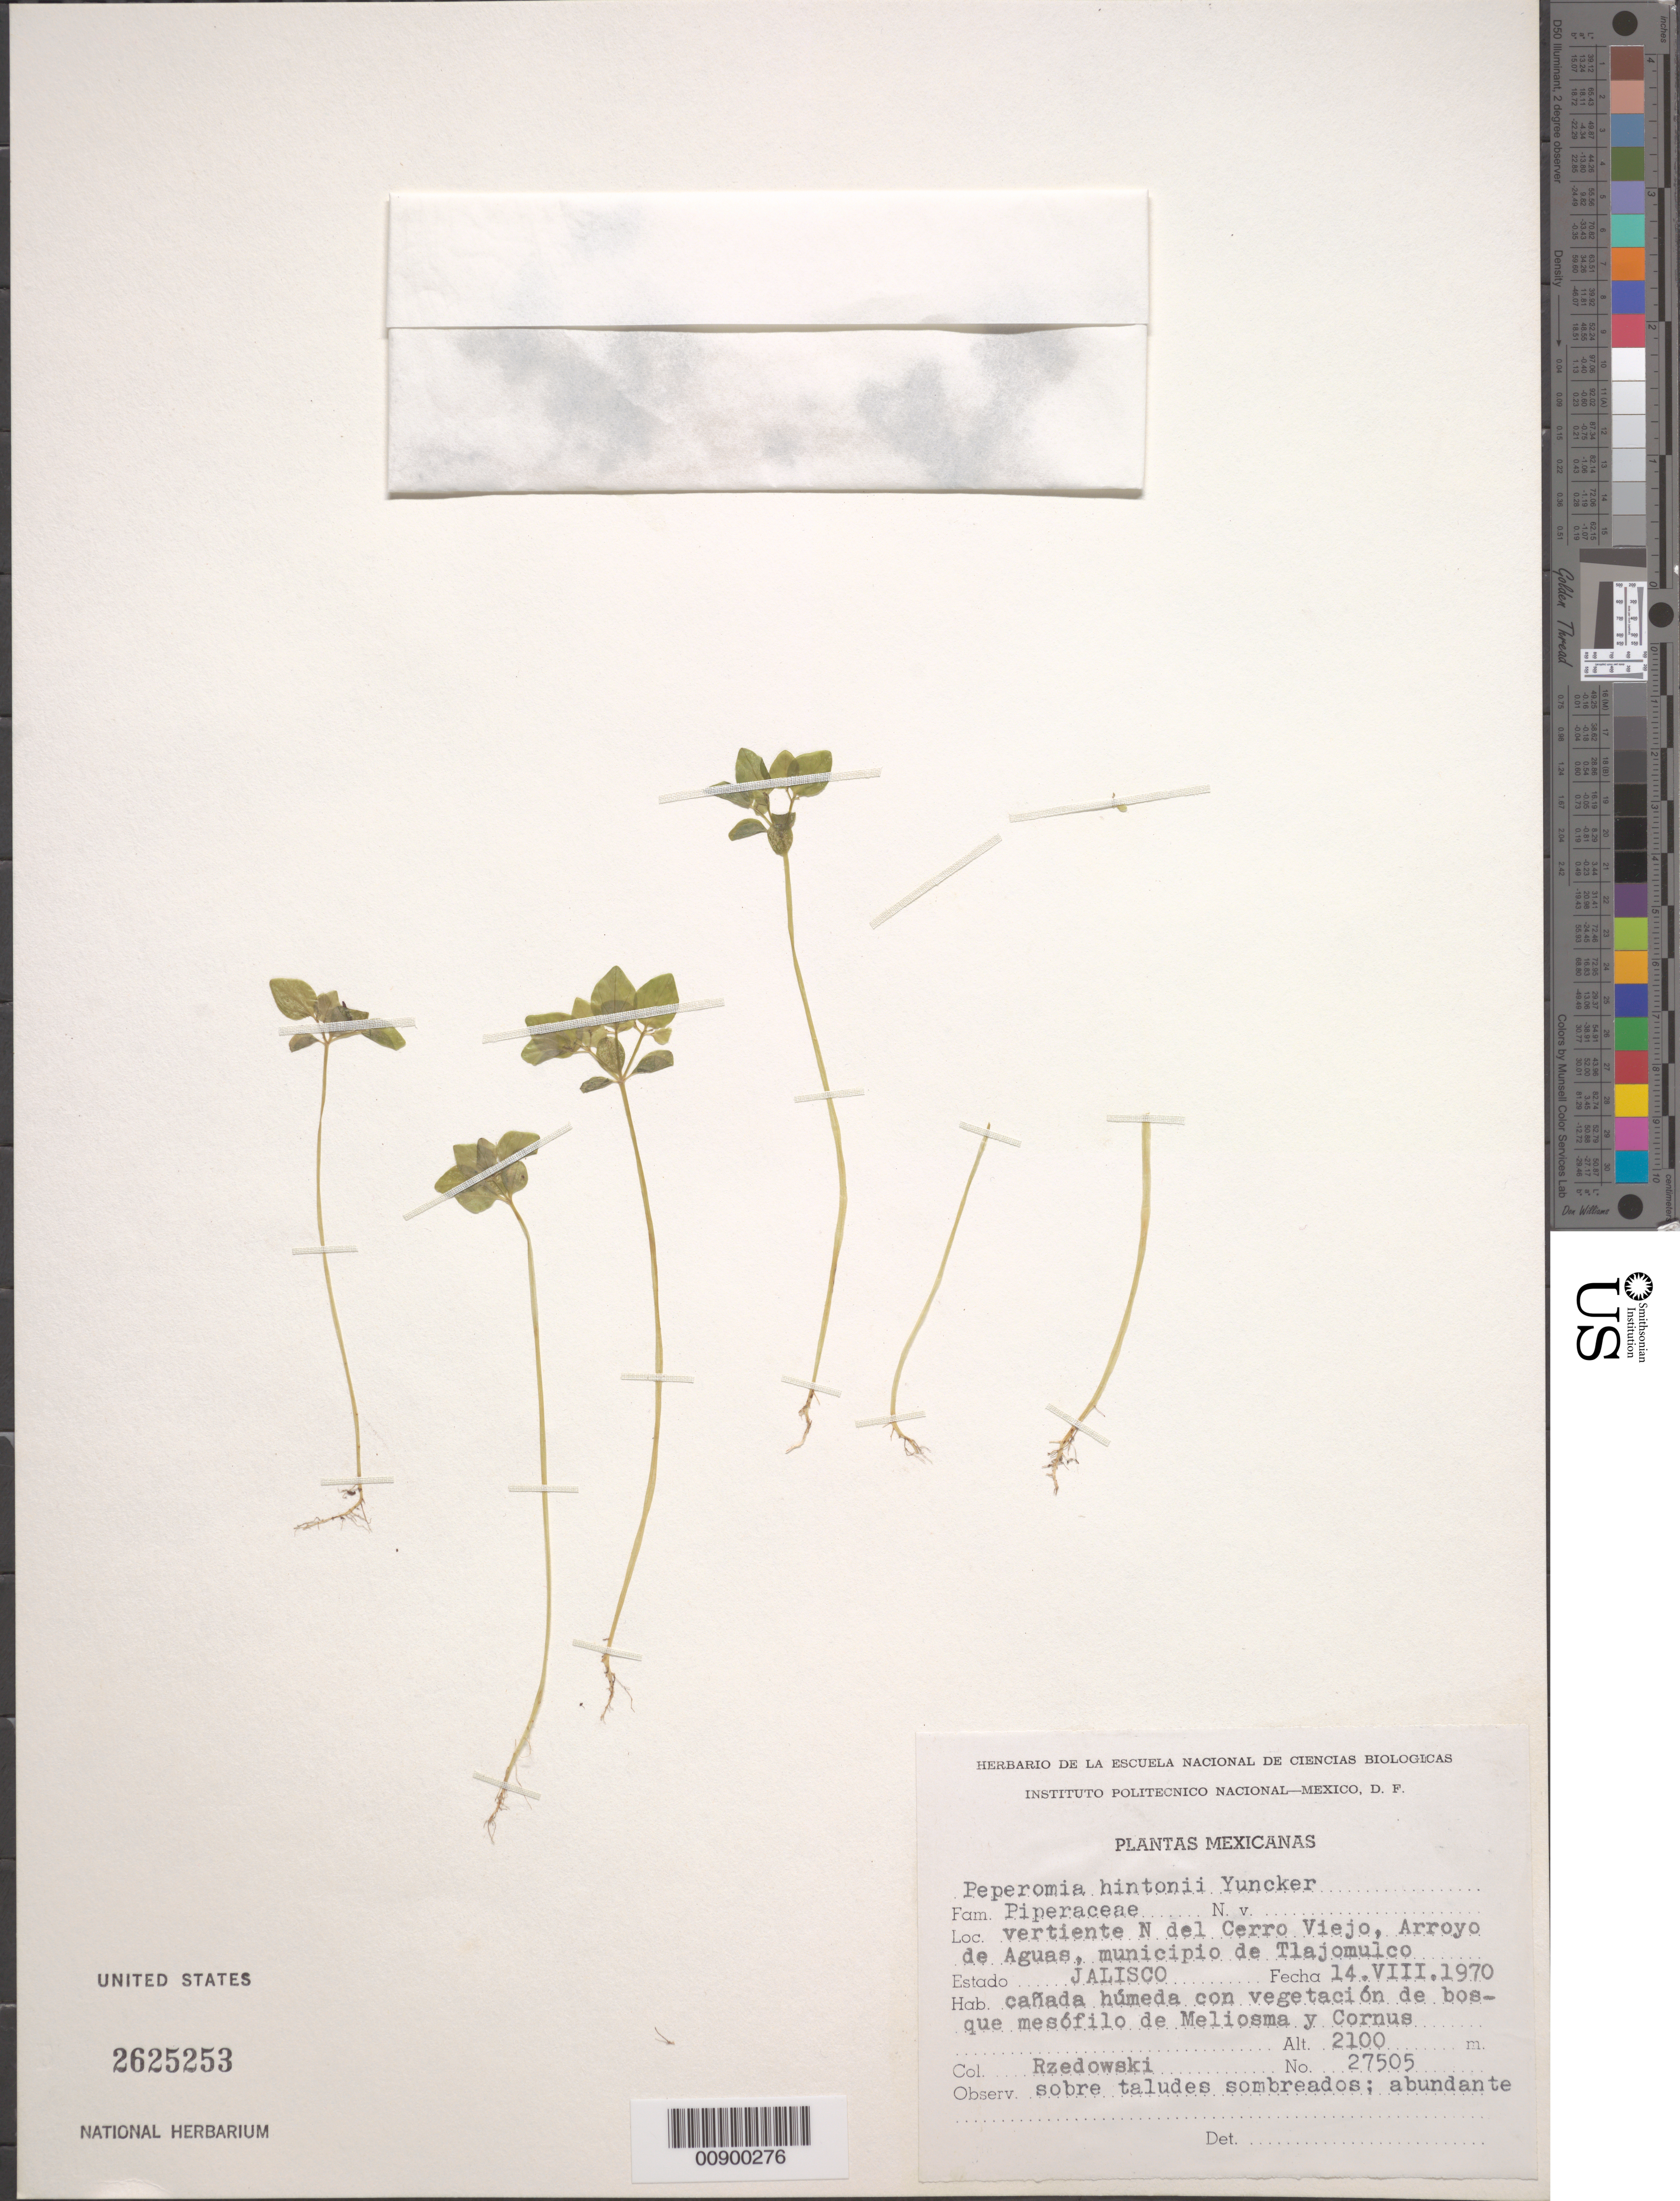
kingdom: Plantae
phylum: Tracheophyta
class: Magnoliopsida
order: Piperales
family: Piperaceae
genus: Peperomia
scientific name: Peperomia hintonii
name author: Yunck.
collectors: J. Rzedowski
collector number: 27505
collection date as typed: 14 Aug 1970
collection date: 1970-08-14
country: Mexico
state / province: Jalisco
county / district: Tlajomulco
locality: Vertiente N del Cerro Viejo, Arroyo de Aguas, municipio de Tlajomulco, Jalisco.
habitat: Cañada húmeda con vegetación de bosque mesófilo de Meliosma y Cornus. Sobre taludes sombreados.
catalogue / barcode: US 2625253